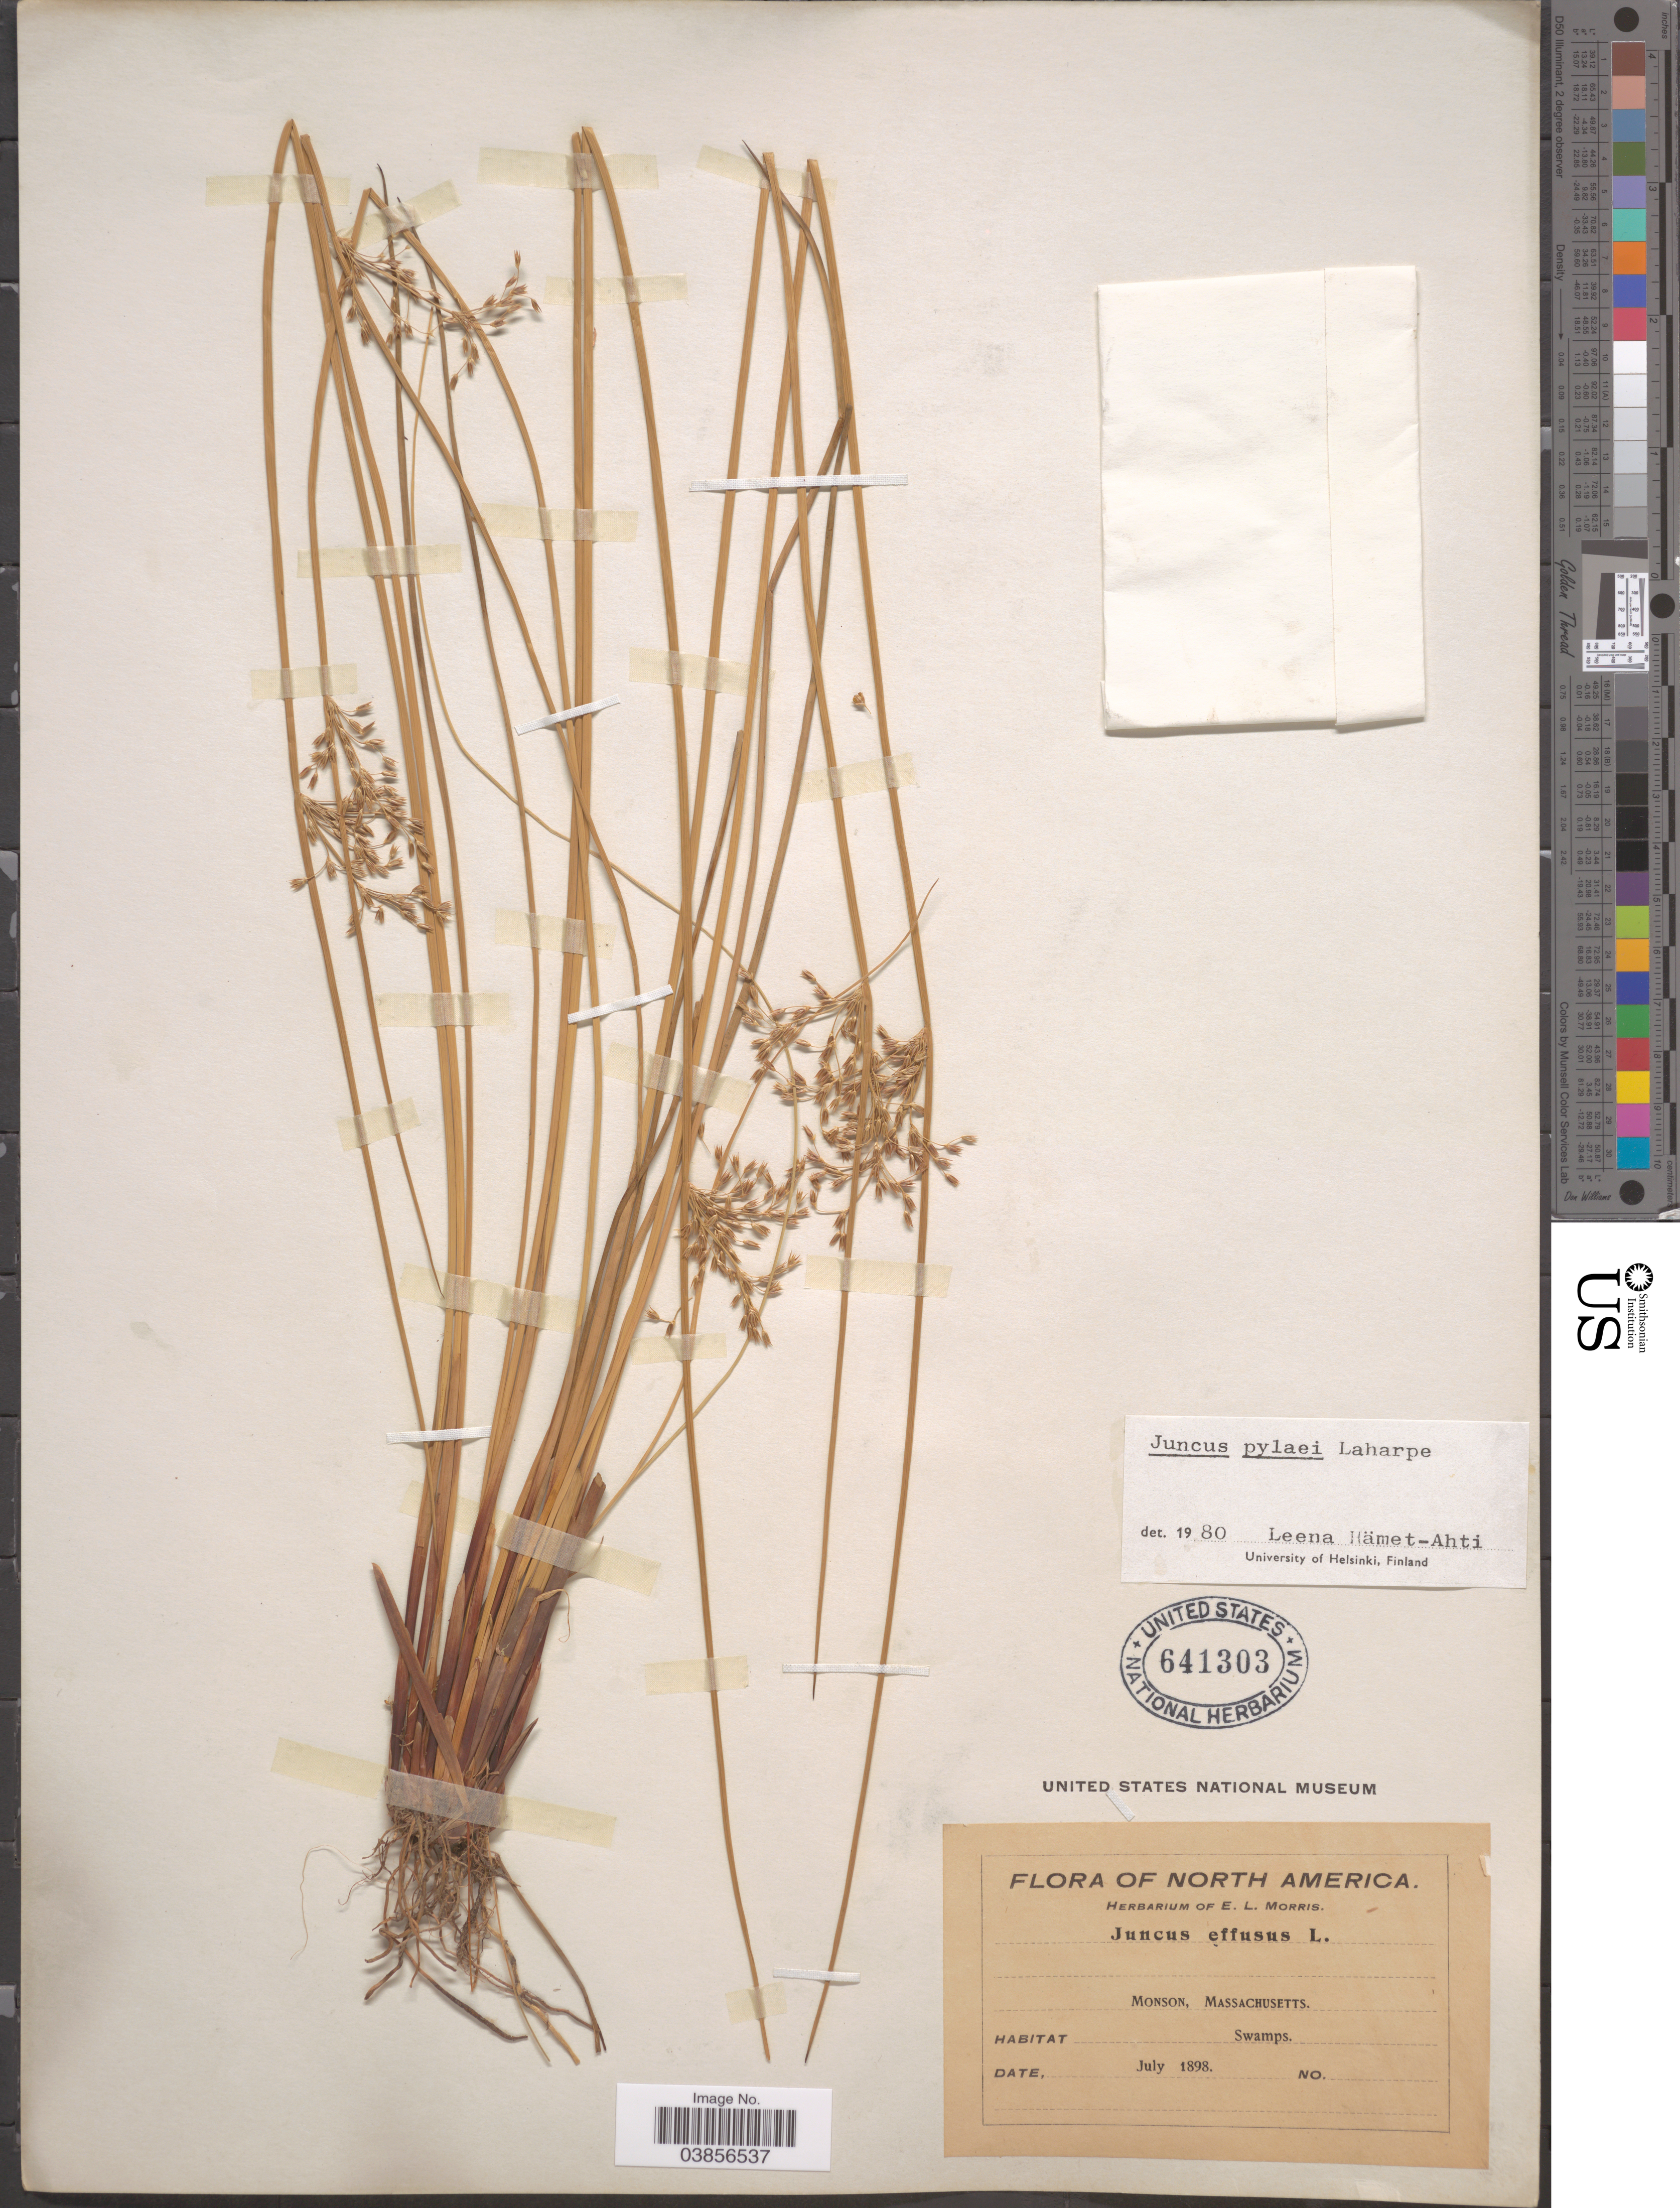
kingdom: Plantae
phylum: Tracheophyta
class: Liliopsida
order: Poales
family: Juncaceae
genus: Juncus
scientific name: Juncus pylaei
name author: Laharpe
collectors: ex herb. E.L. Morris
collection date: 1898-07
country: United States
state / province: Massachusetts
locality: Monson.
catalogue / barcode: US 641303